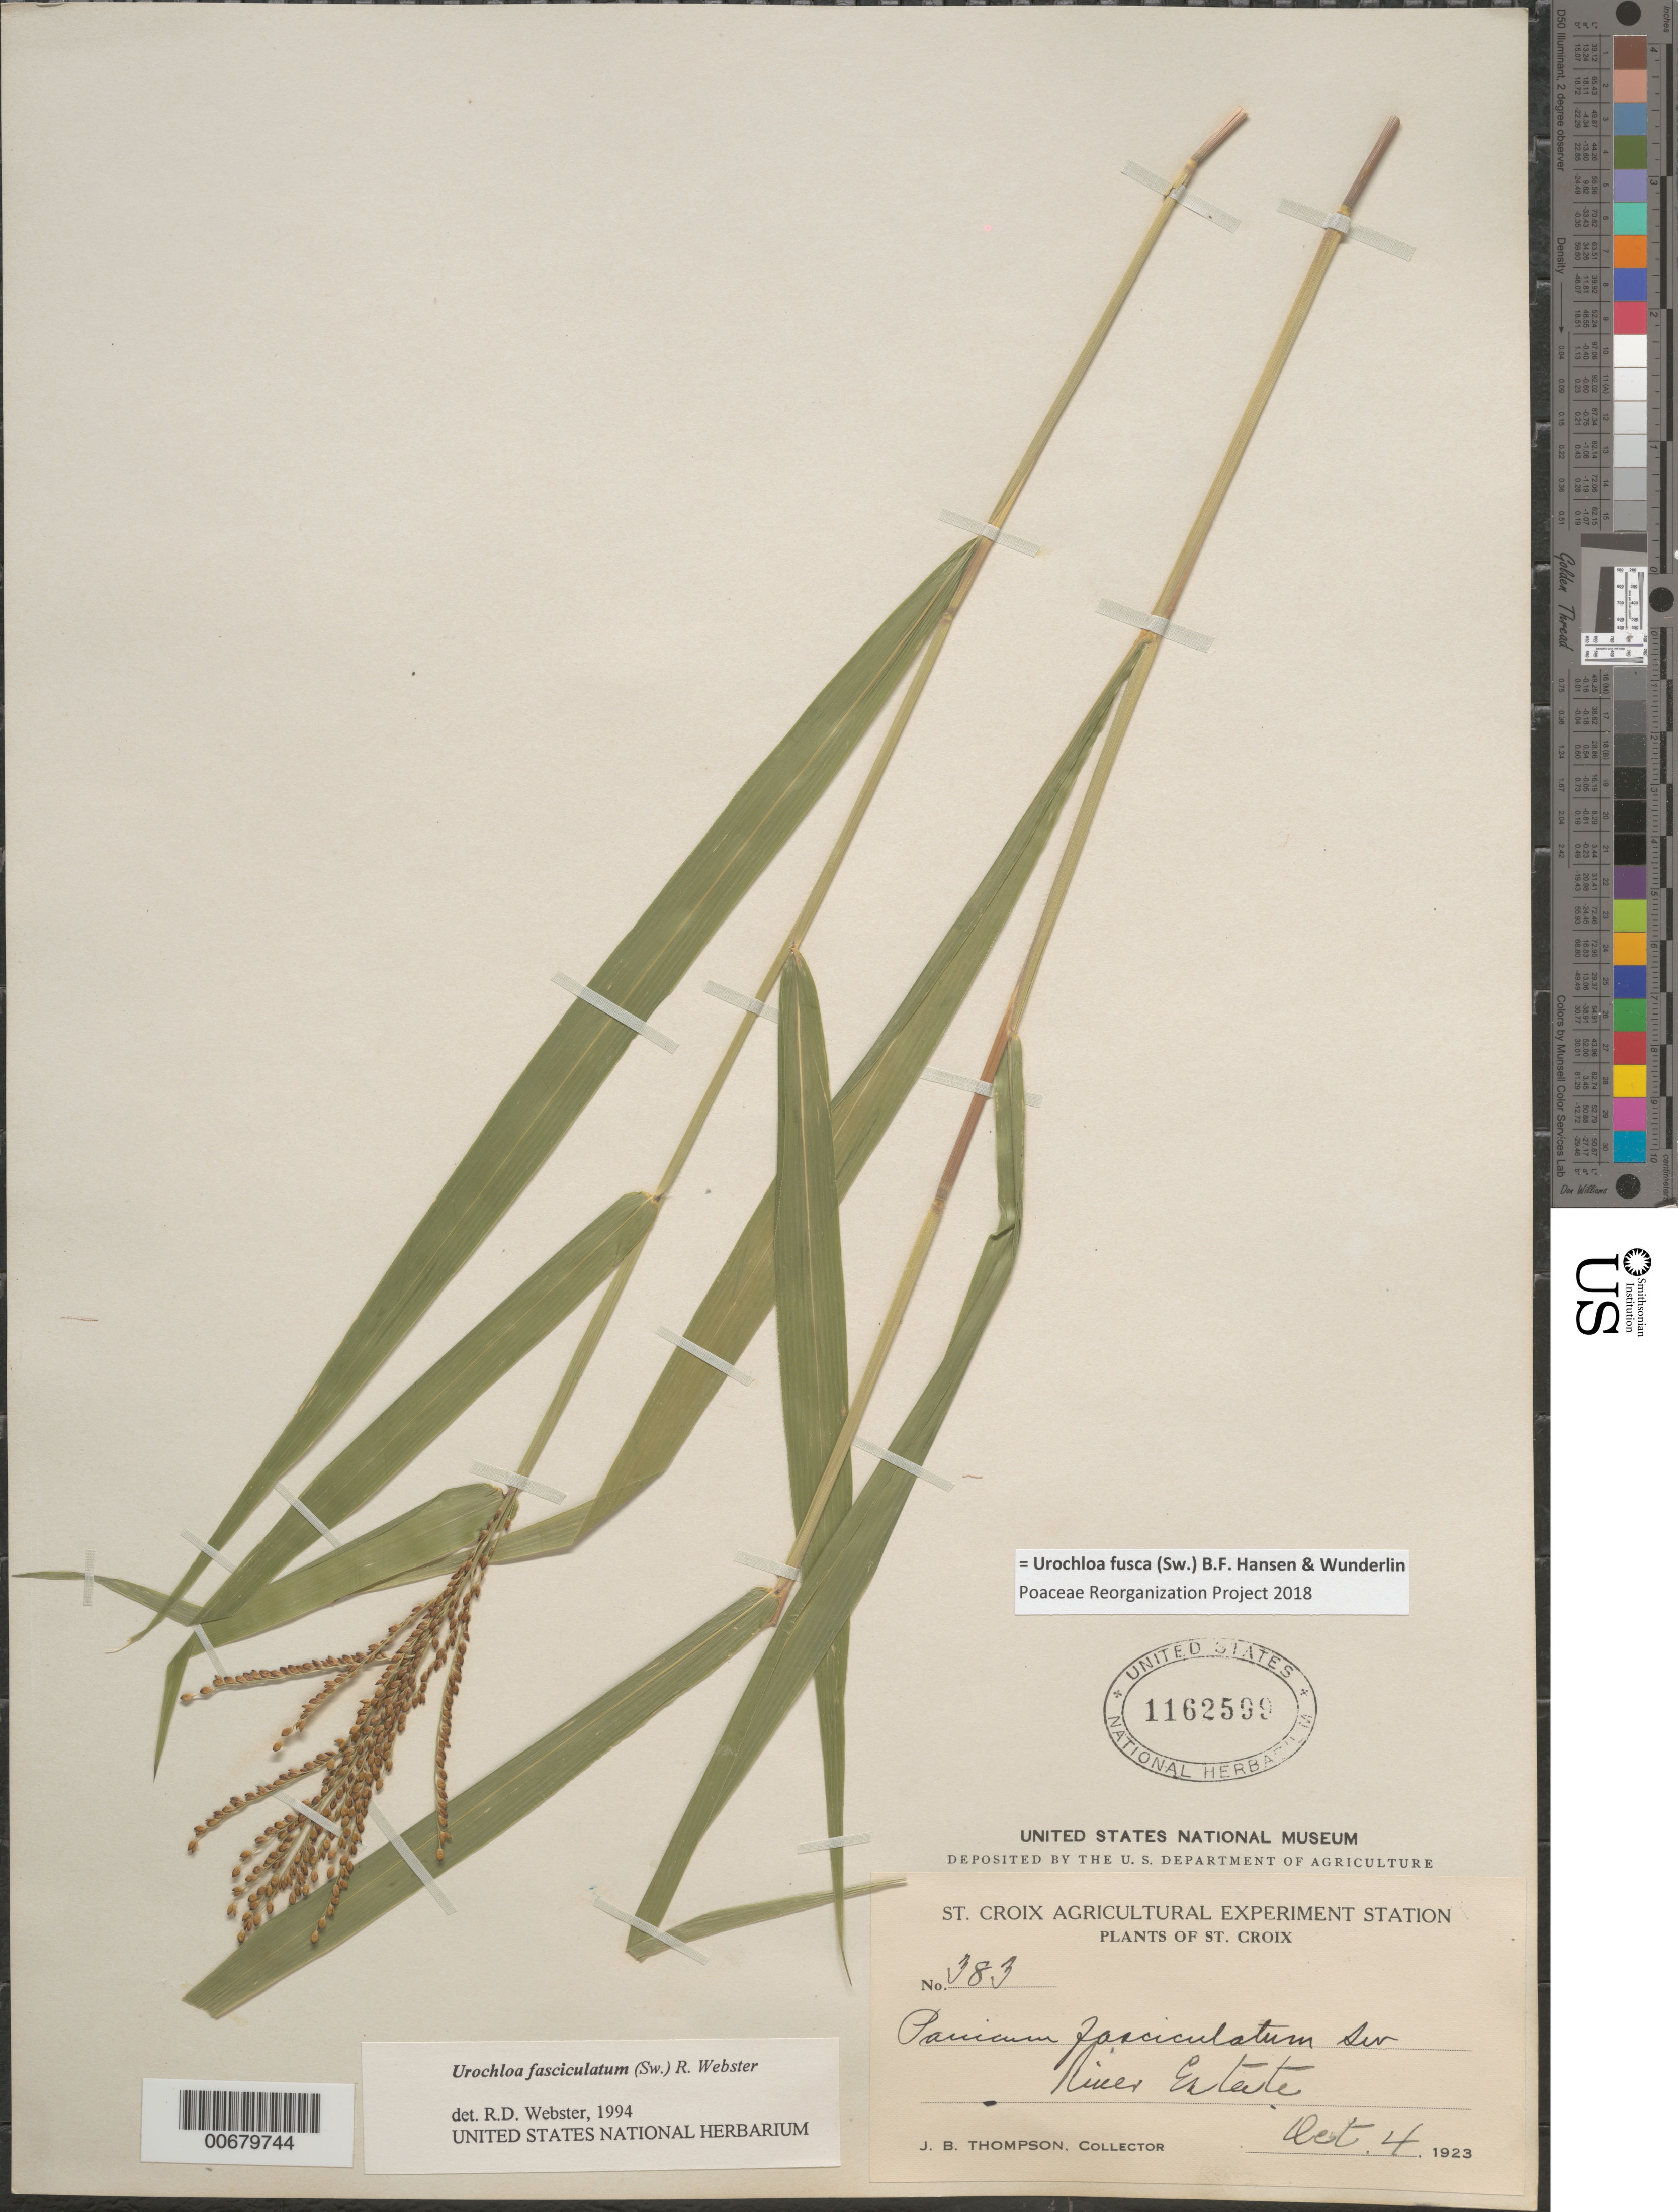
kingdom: Plantae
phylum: Tracheophyta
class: Liliopsida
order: Poales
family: Poaceae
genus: Urochloa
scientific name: Urochloa fasciculata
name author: (Sw.) R.D. Webster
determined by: Webster, Robert D.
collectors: J. B. Thompson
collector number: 383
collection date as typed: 04 Oct 1923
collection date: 1923-10-04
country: U.S. Virgin Islands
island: St. Croix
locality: St. Croix; River Estate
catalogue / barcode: US 1162599